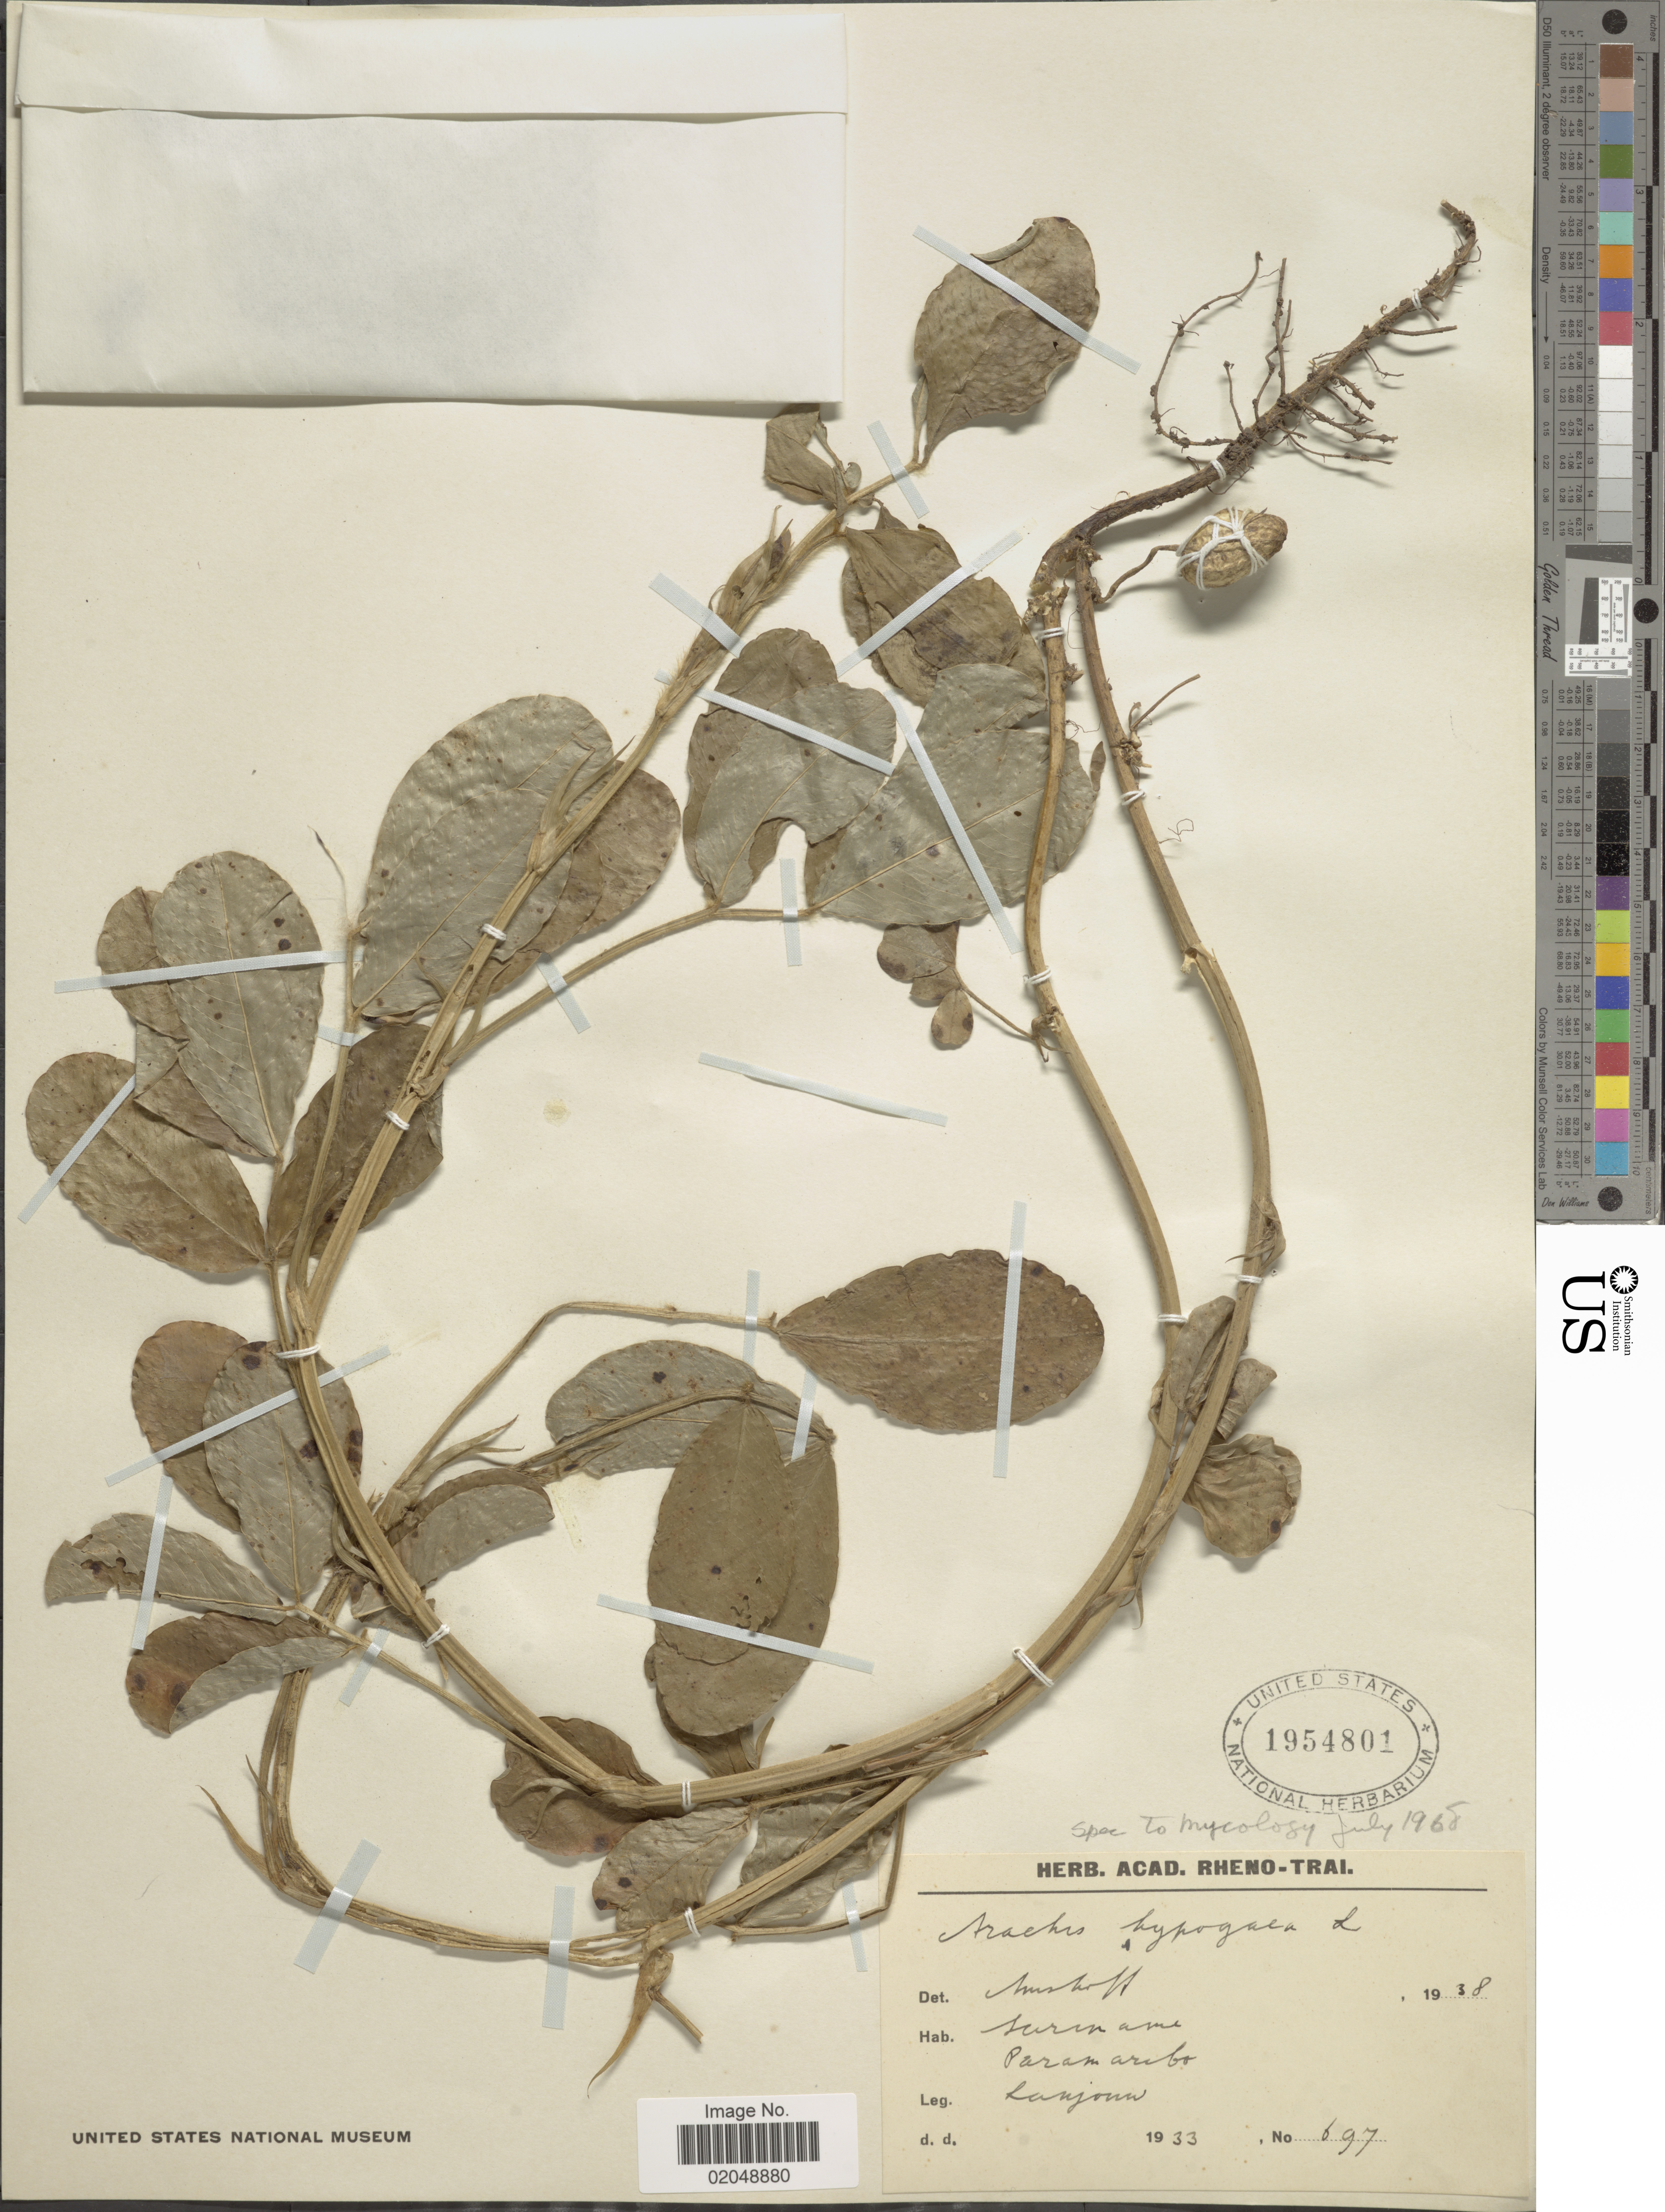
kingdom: Plantae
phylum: Tracheophyta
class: Magnoliopsida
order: Fabales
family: Fabaceae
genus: Arachis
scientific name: Arachis hypogaea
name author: L.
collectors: J. Lanjouw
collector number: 697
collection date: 1933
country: Suriname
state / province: Paramaribo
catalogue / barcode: US 1954801